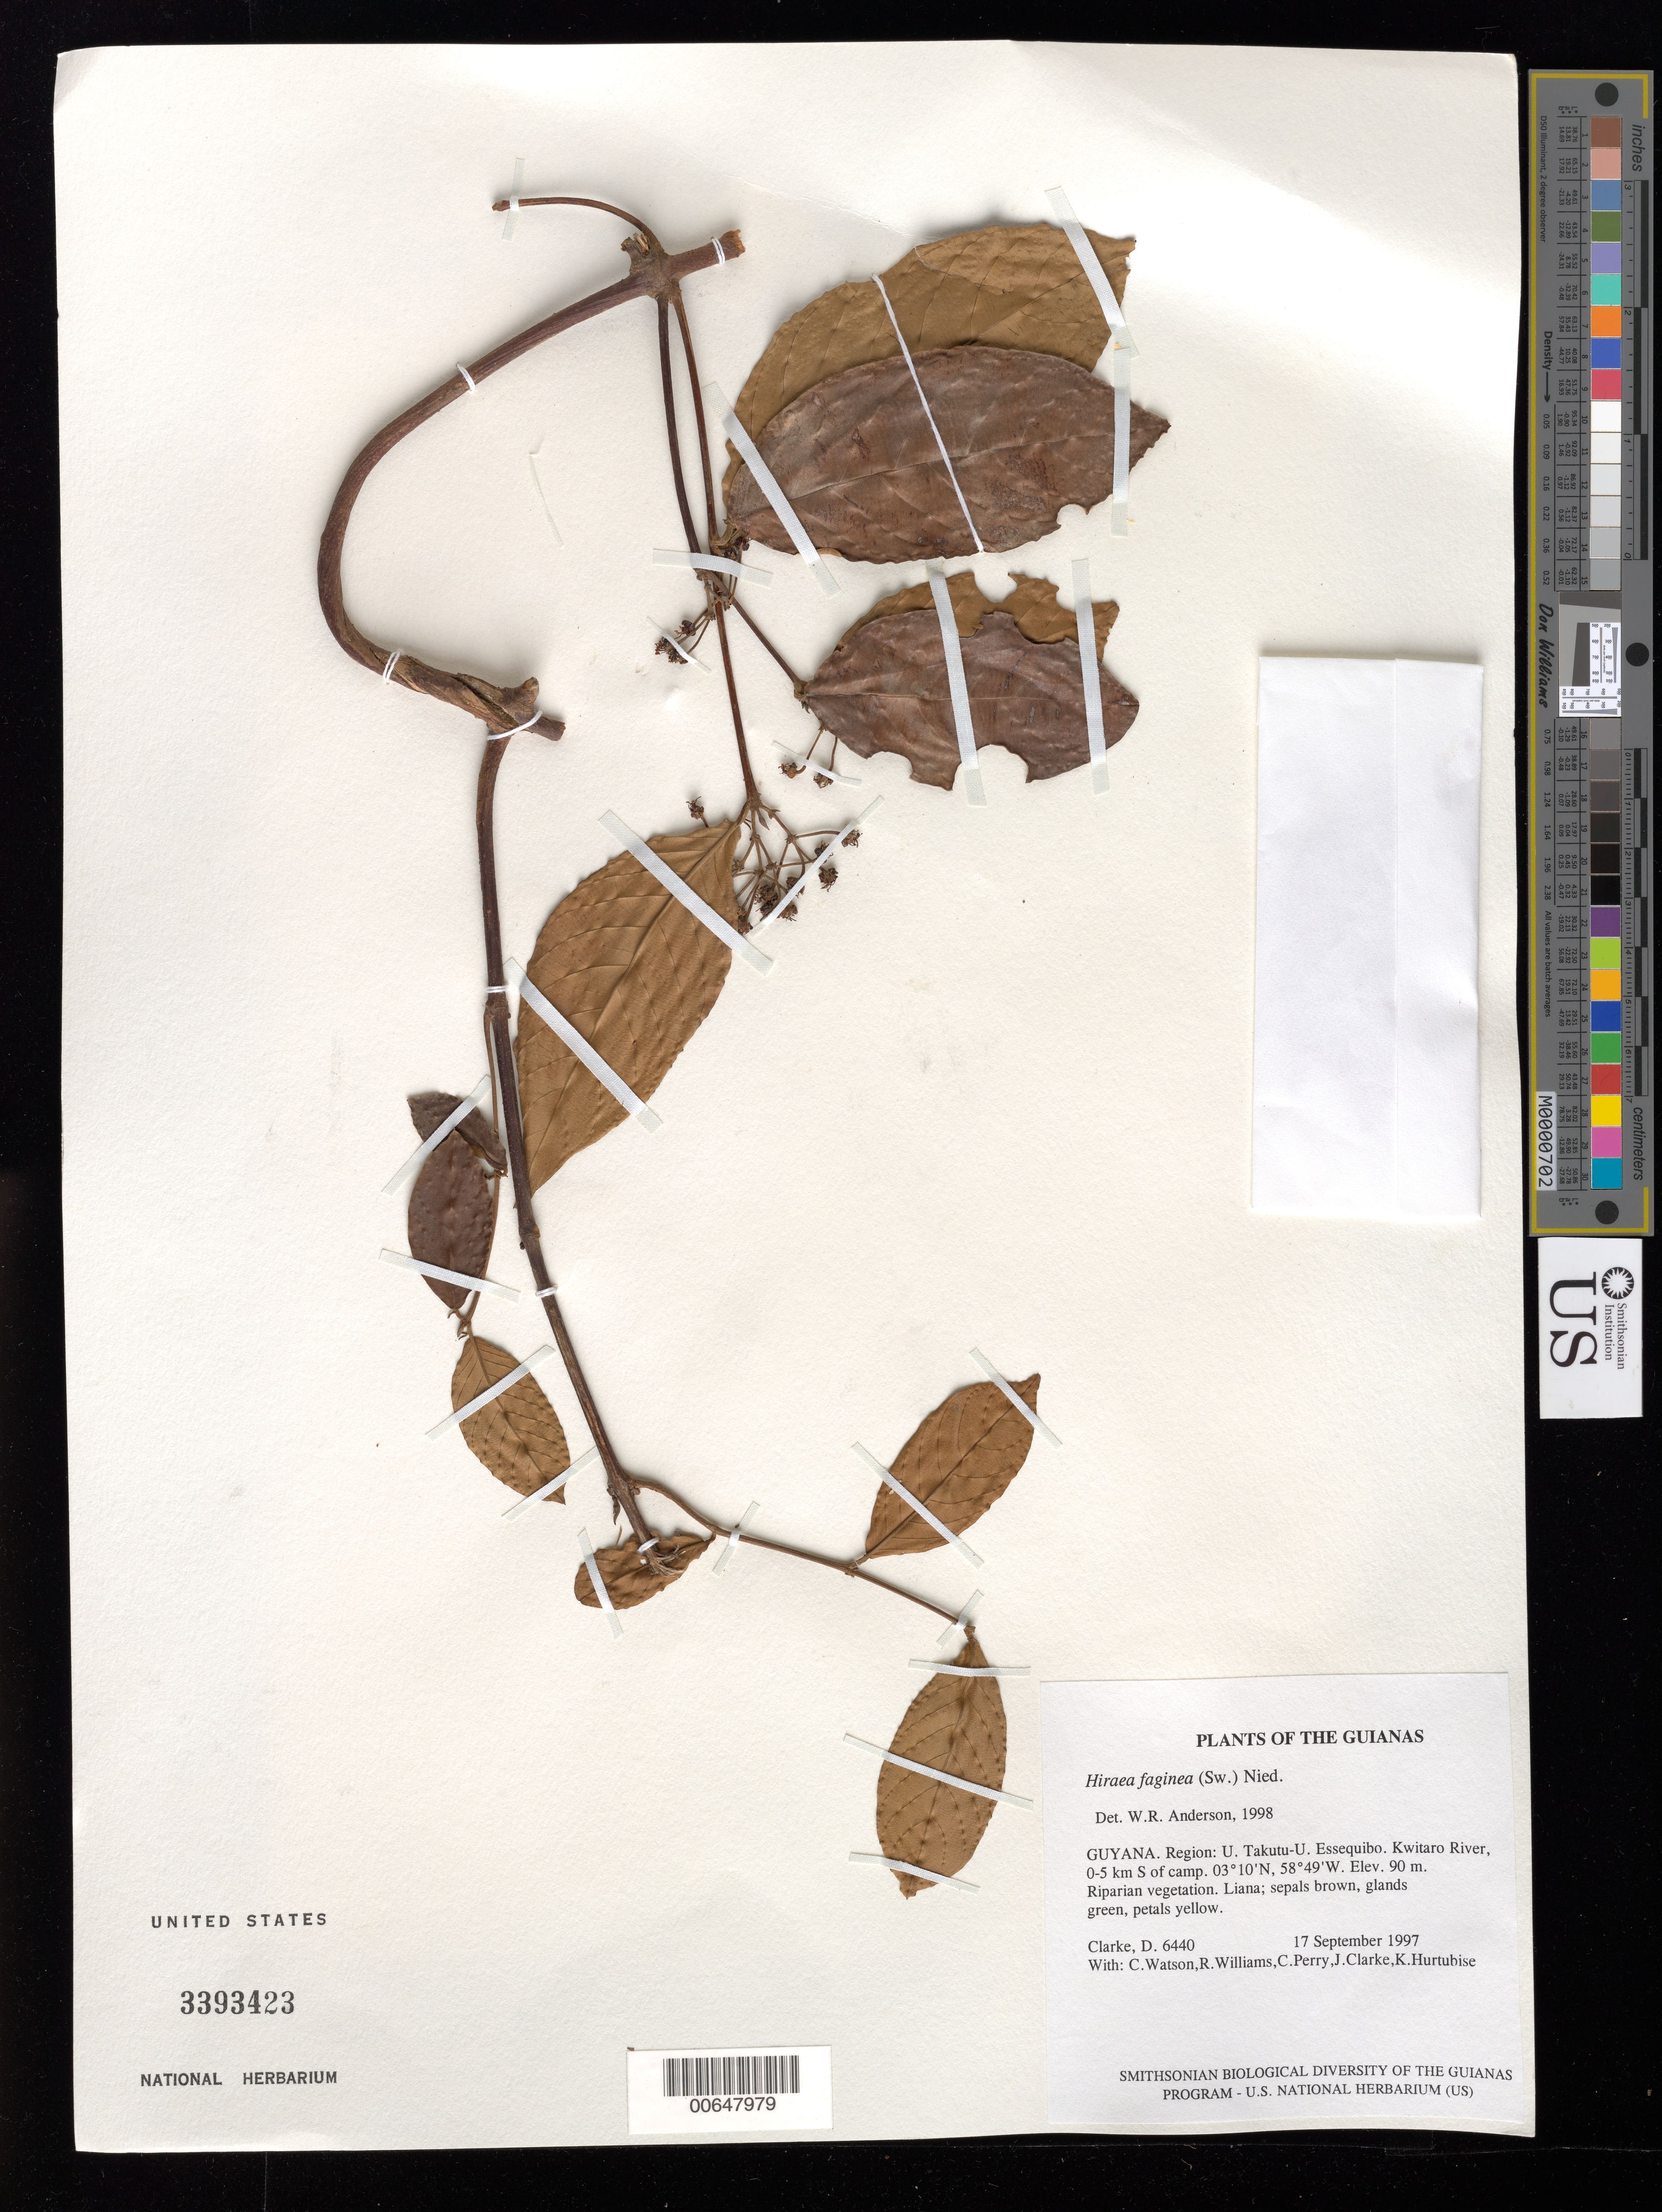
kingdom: Plantae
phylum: Tracheophyta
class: Magnoliopsida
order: Malpighiales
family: Malpighiaceae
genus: Hiraea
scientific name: Hiraea faginea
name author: (Sw.) Nied.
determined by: Anderson, W. R., (MICH), University of Michigan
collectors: H. D. Clarke, C. Watson, R. Williams, C. Perry, J. Clarke & K. Hurtubise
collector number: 6440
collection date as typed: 17 September 1997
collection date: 1997-09-17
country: Guyana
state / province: U. Takutu-U. Essequibo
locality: Kwitaro River, 0-5 km S of camp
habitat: Riparian vegetation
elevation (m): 90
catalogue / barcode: US 3393423